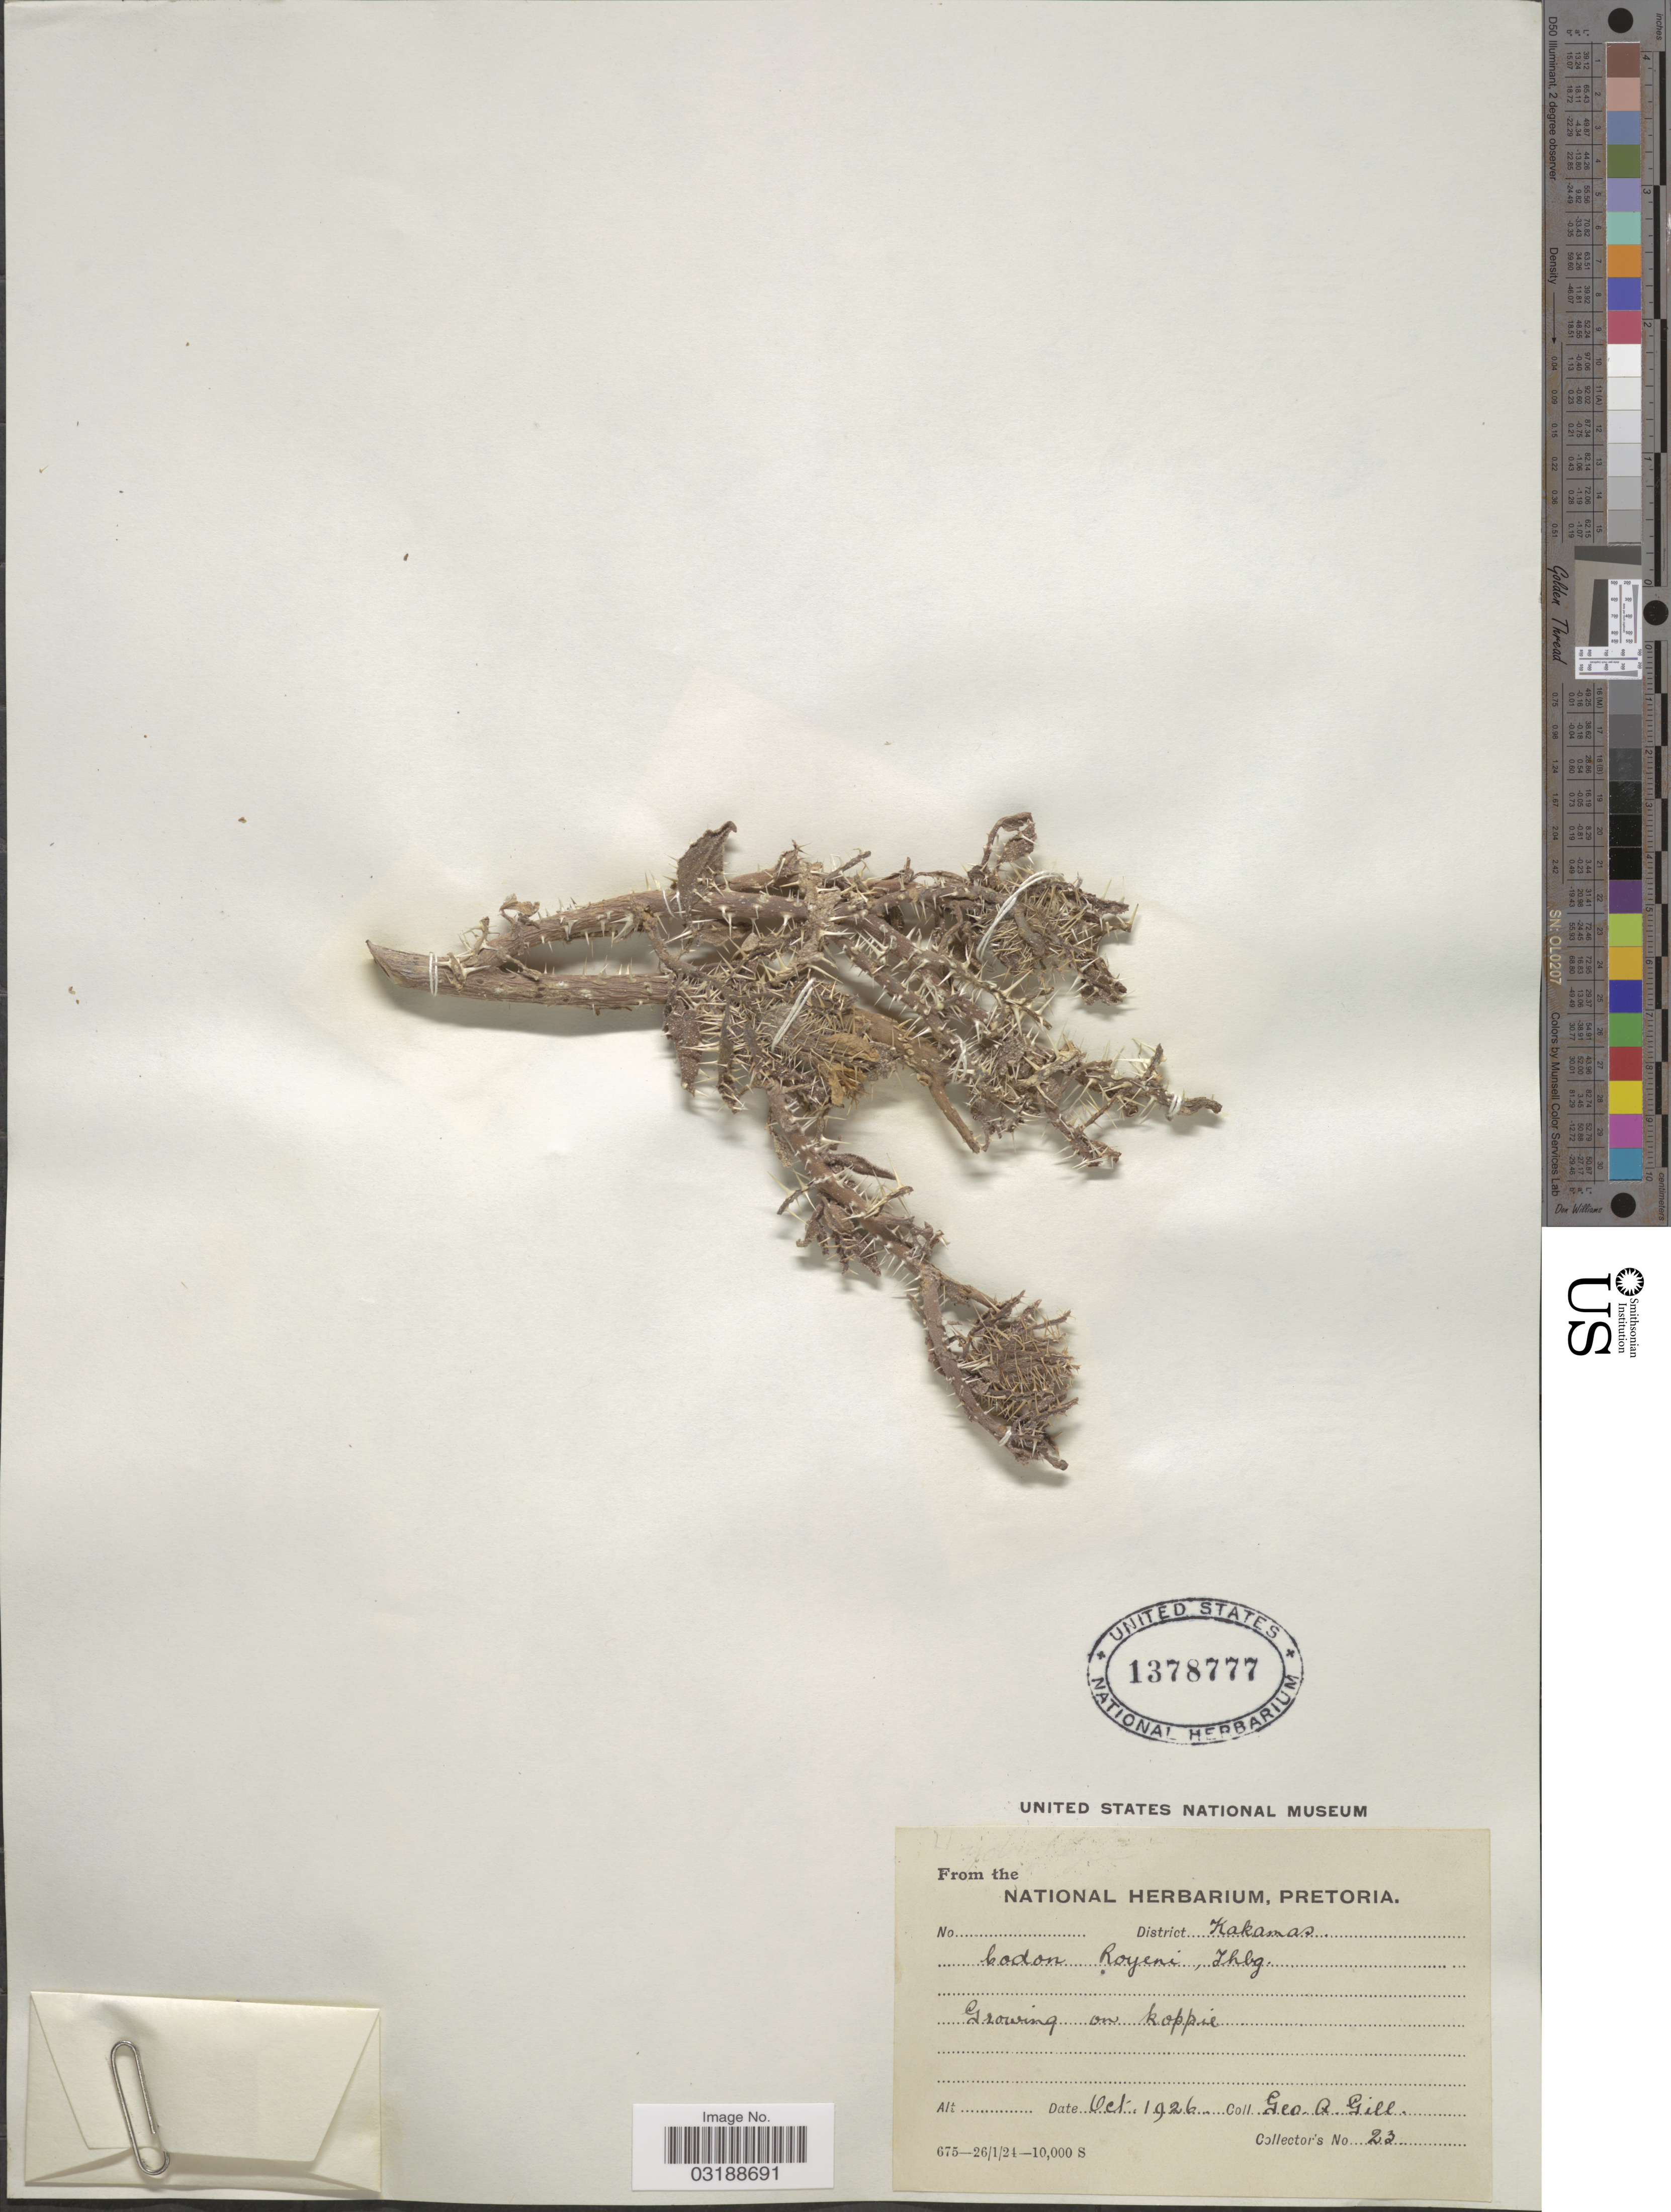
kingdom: Plantae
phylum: Tracheophyta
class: Magnoliopsida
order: Boraginales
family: Codonaceae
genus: Codon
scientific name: Codon royenii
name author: L.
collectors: G. Gill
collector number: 23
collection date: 1926-10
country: South Africa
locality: District Kakamas.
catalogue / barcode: US 1378777